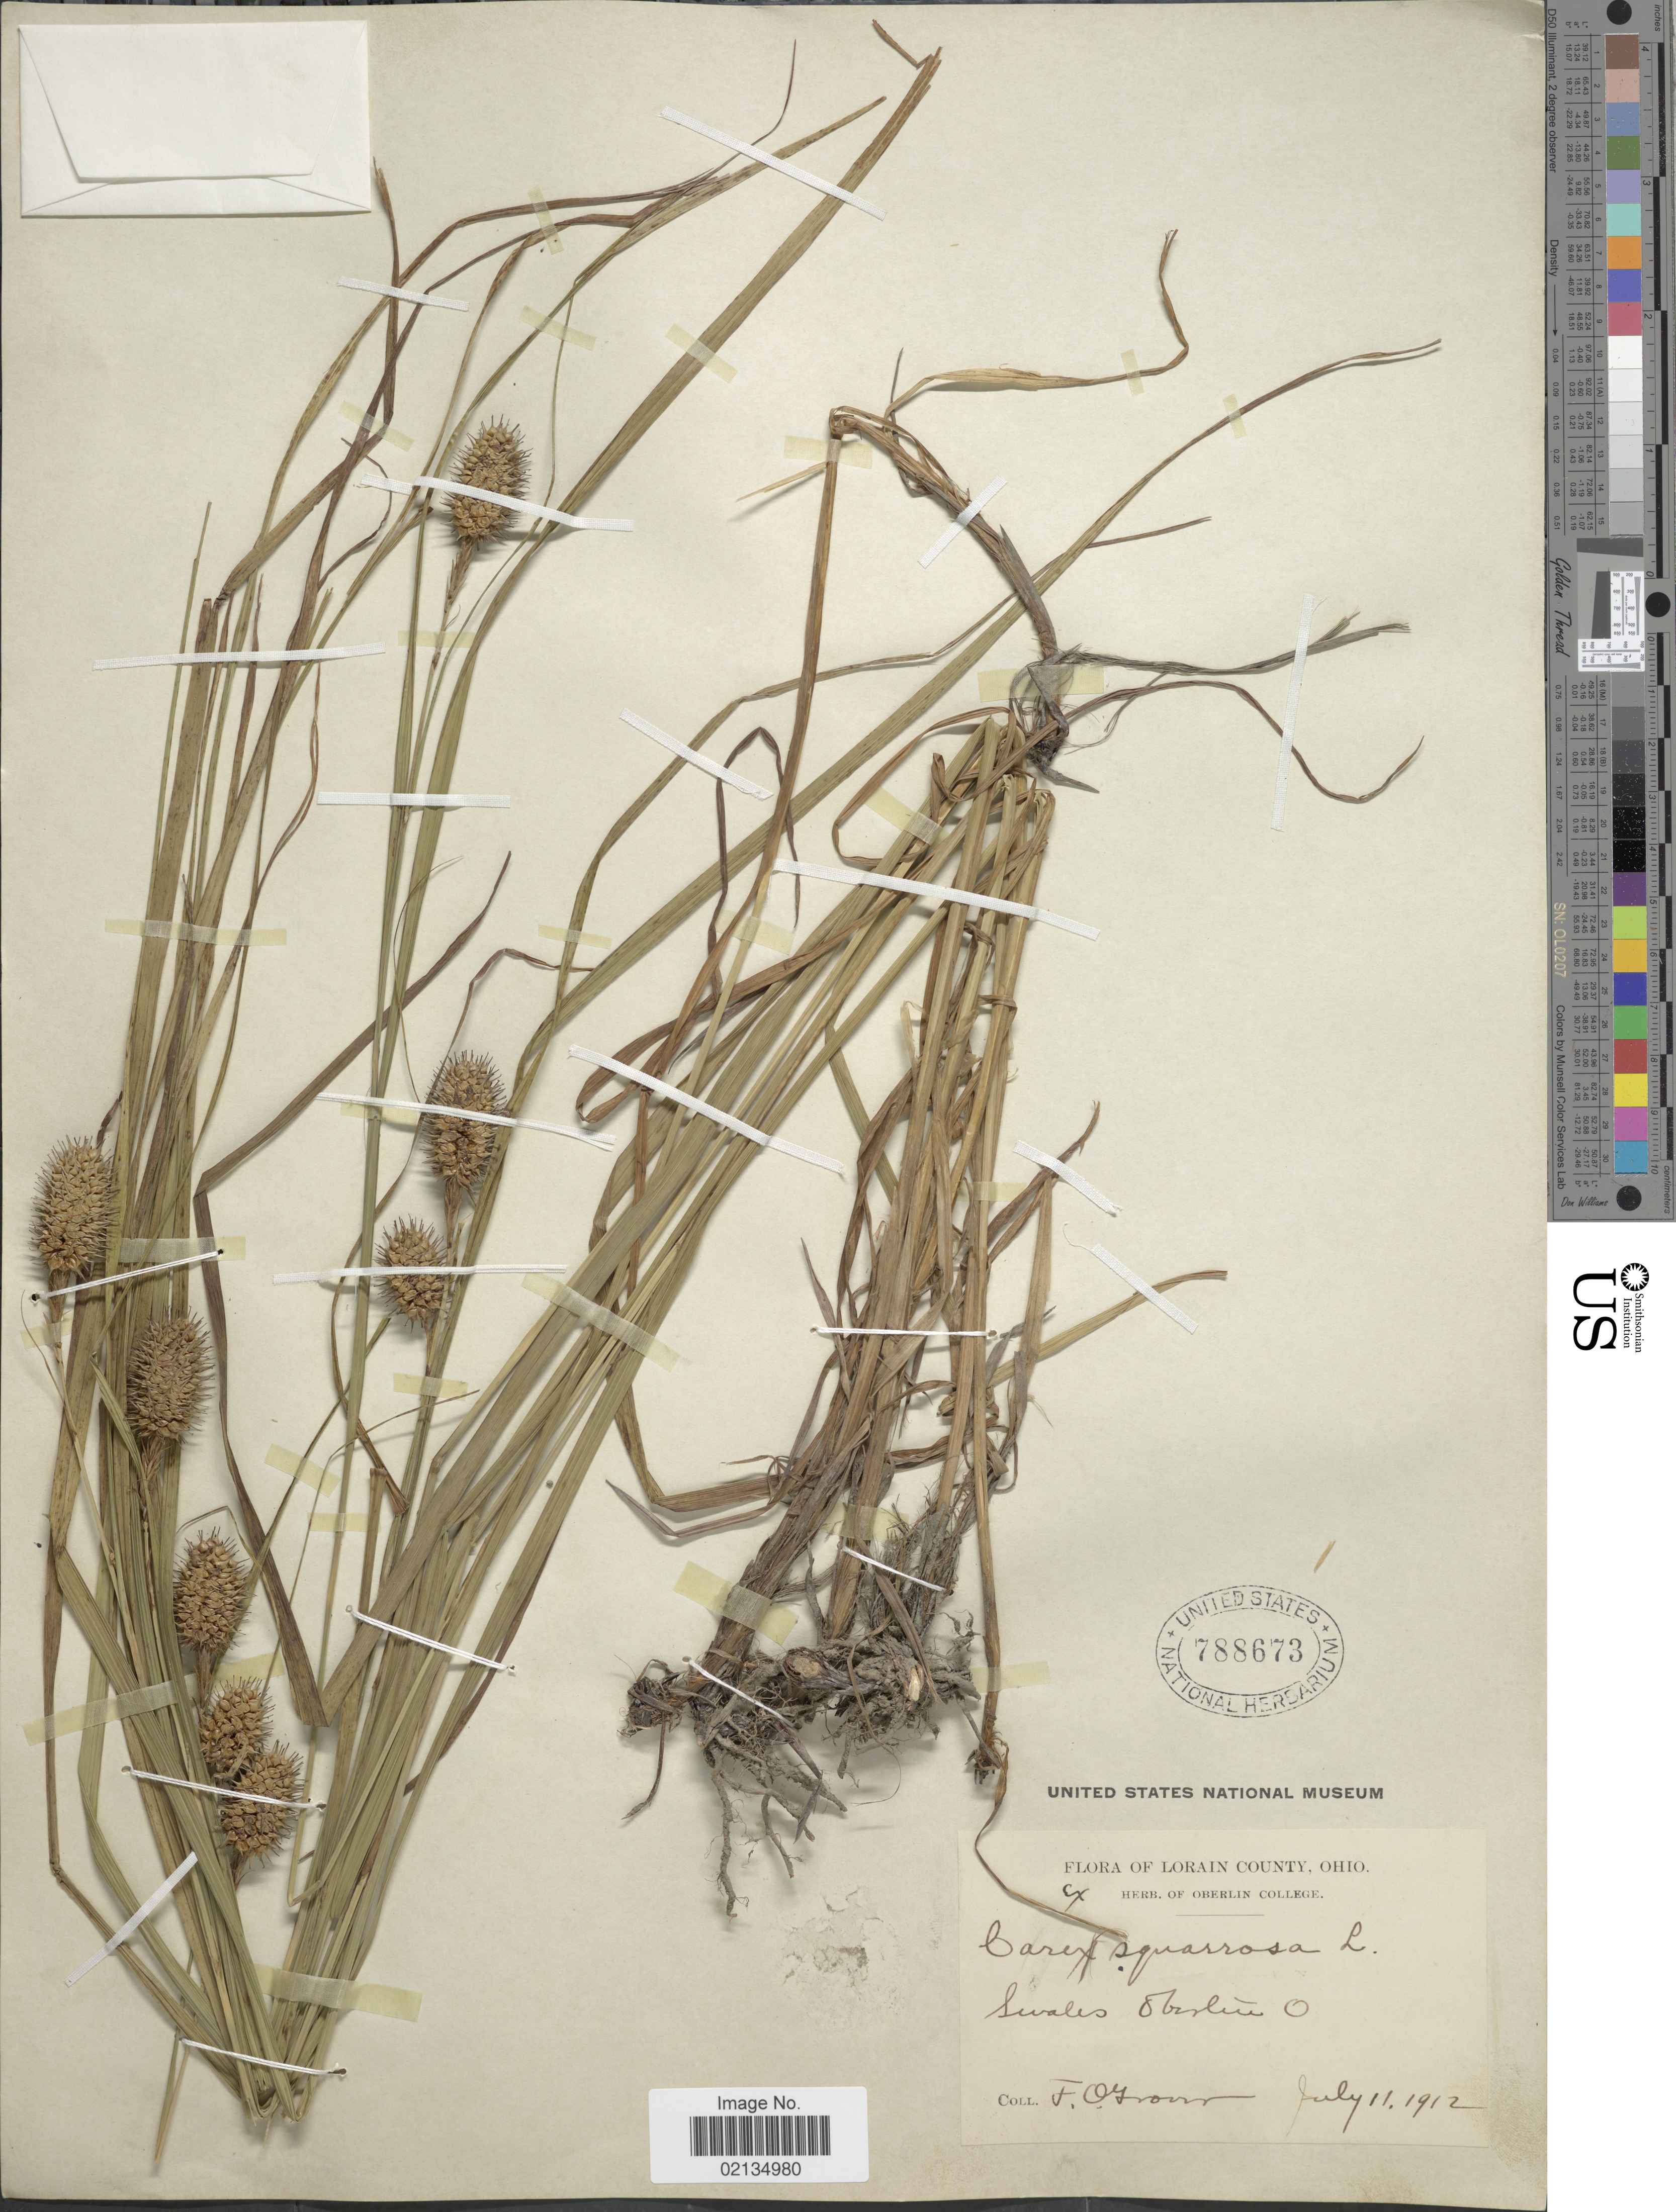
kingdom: Plantae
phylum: Tracheophyta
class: Liliopsida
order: Poales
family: Cyperaceae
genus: Carex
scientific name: Carex squarrosa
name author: L.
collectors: F. Grover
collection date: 1912-07-11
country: United States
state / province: Ohio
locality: Lorain County, Ohio, Swales Oberlin O.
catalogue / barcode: US 788673